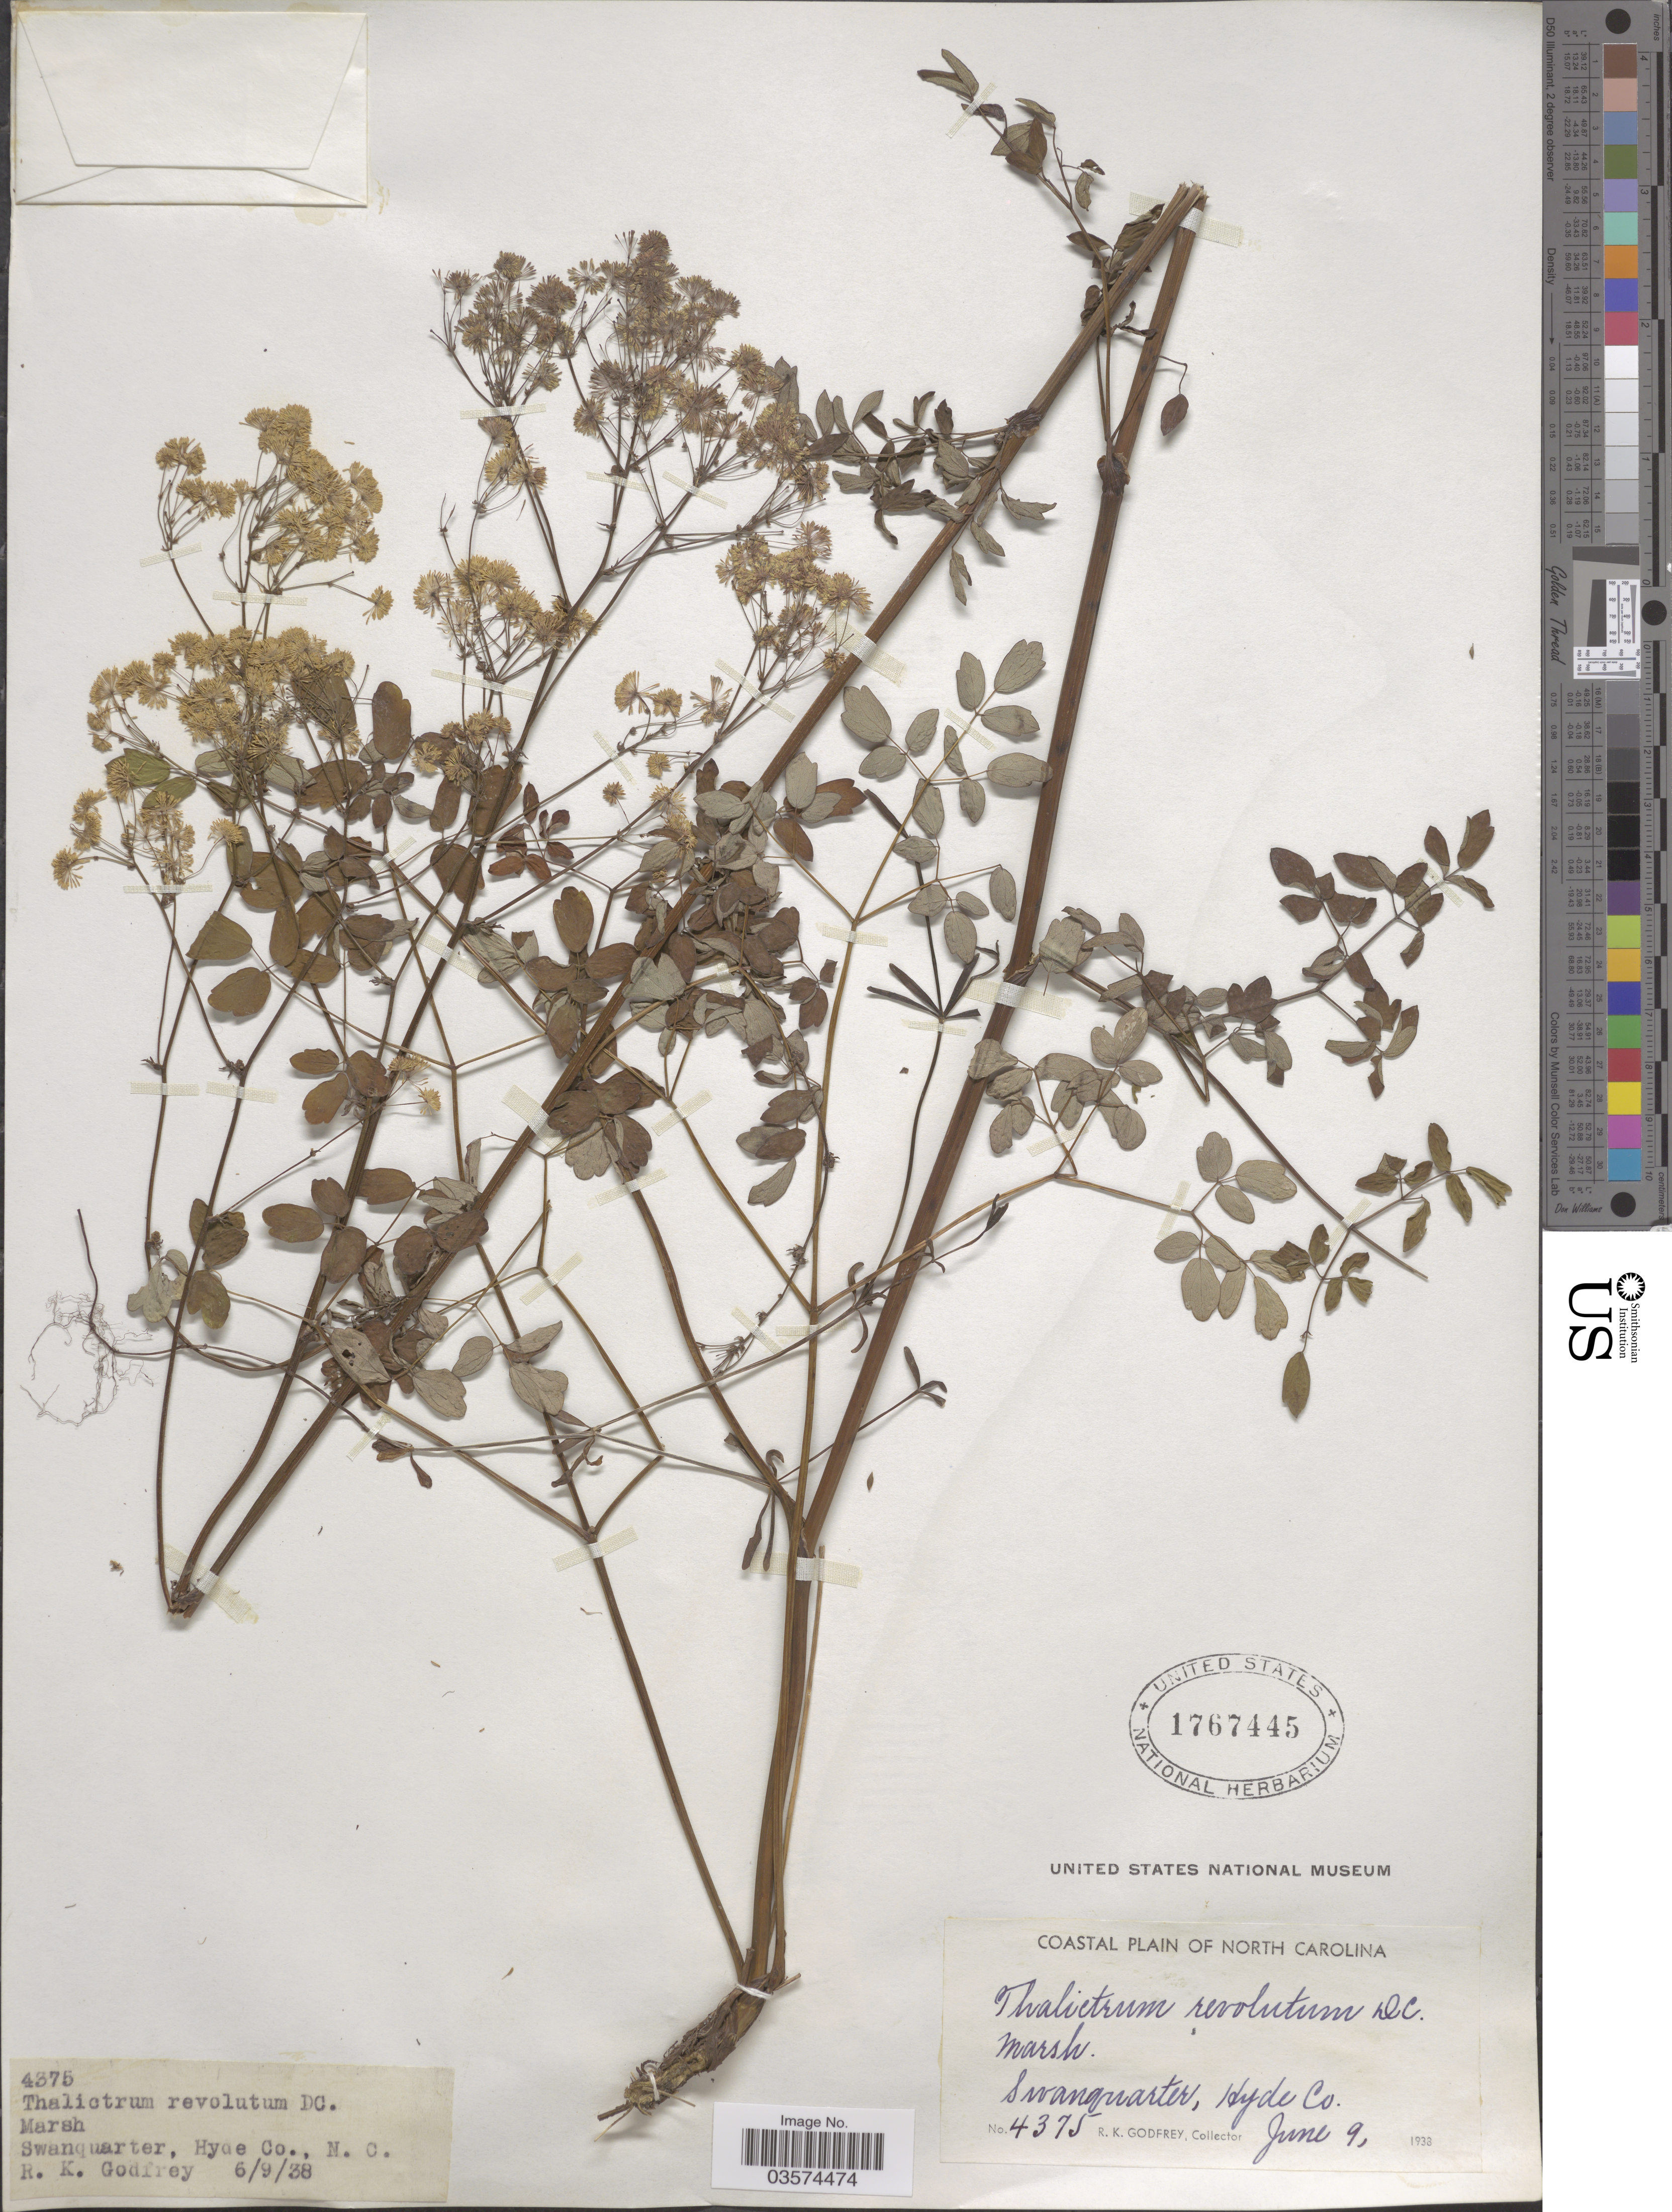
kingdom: Plantae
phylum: Tracheophyta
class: Magnoliopsida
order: Ranunculales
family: Ranunculaceae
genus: Thalictrum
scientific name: Thalictrum amphibolum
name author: Greene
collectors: R. K. Godfrey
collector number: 4375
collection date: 1938-06-09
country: United States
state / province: North Carolina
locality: Marsh. Swanquarter, Hyde Co.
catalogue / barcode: US 1767445